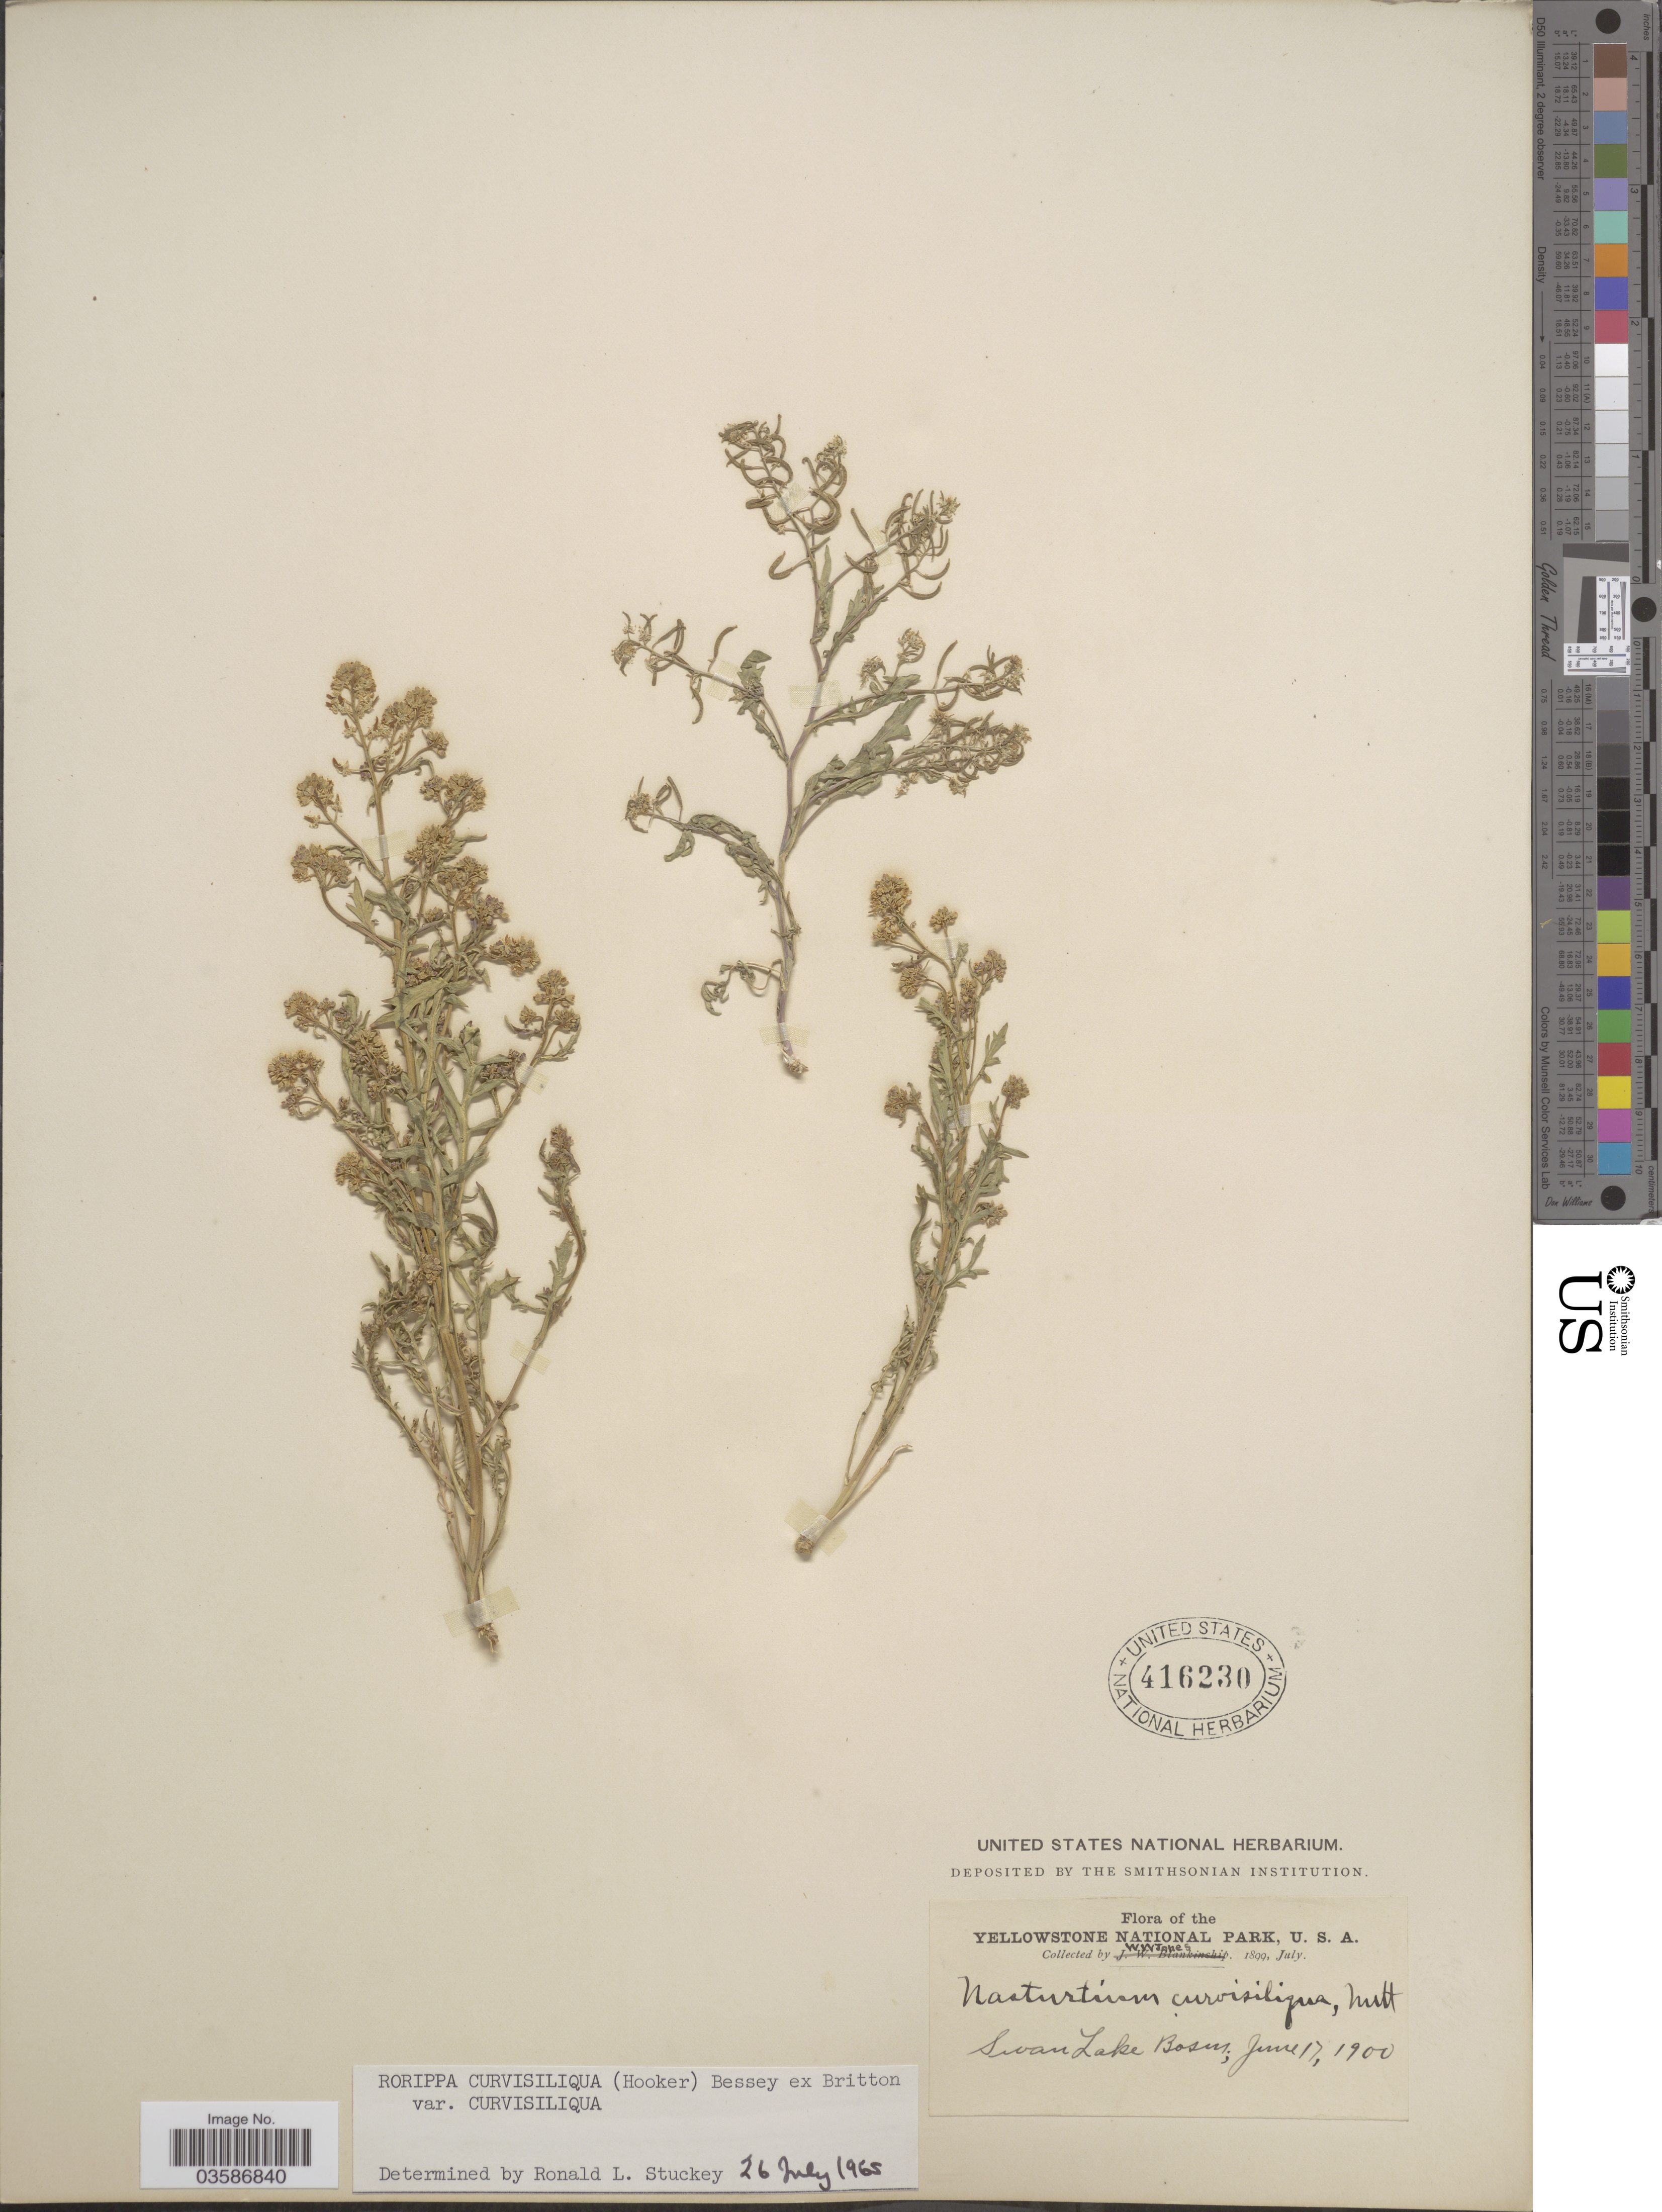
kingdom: Plantae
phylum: Tracheophyta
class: Magnoliopsida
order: Brassicales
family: Brassicaceae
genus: Rorippa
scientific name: Rorippa curvisiliqua var. curvisiliqua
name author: (Hook.) Bessey ex Britton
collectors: W. W. Jones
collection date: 1900-06-17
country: United States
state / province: Wyoming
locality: The Yellowstone National Park. Swan Lake Basin.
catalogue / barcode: US 416230